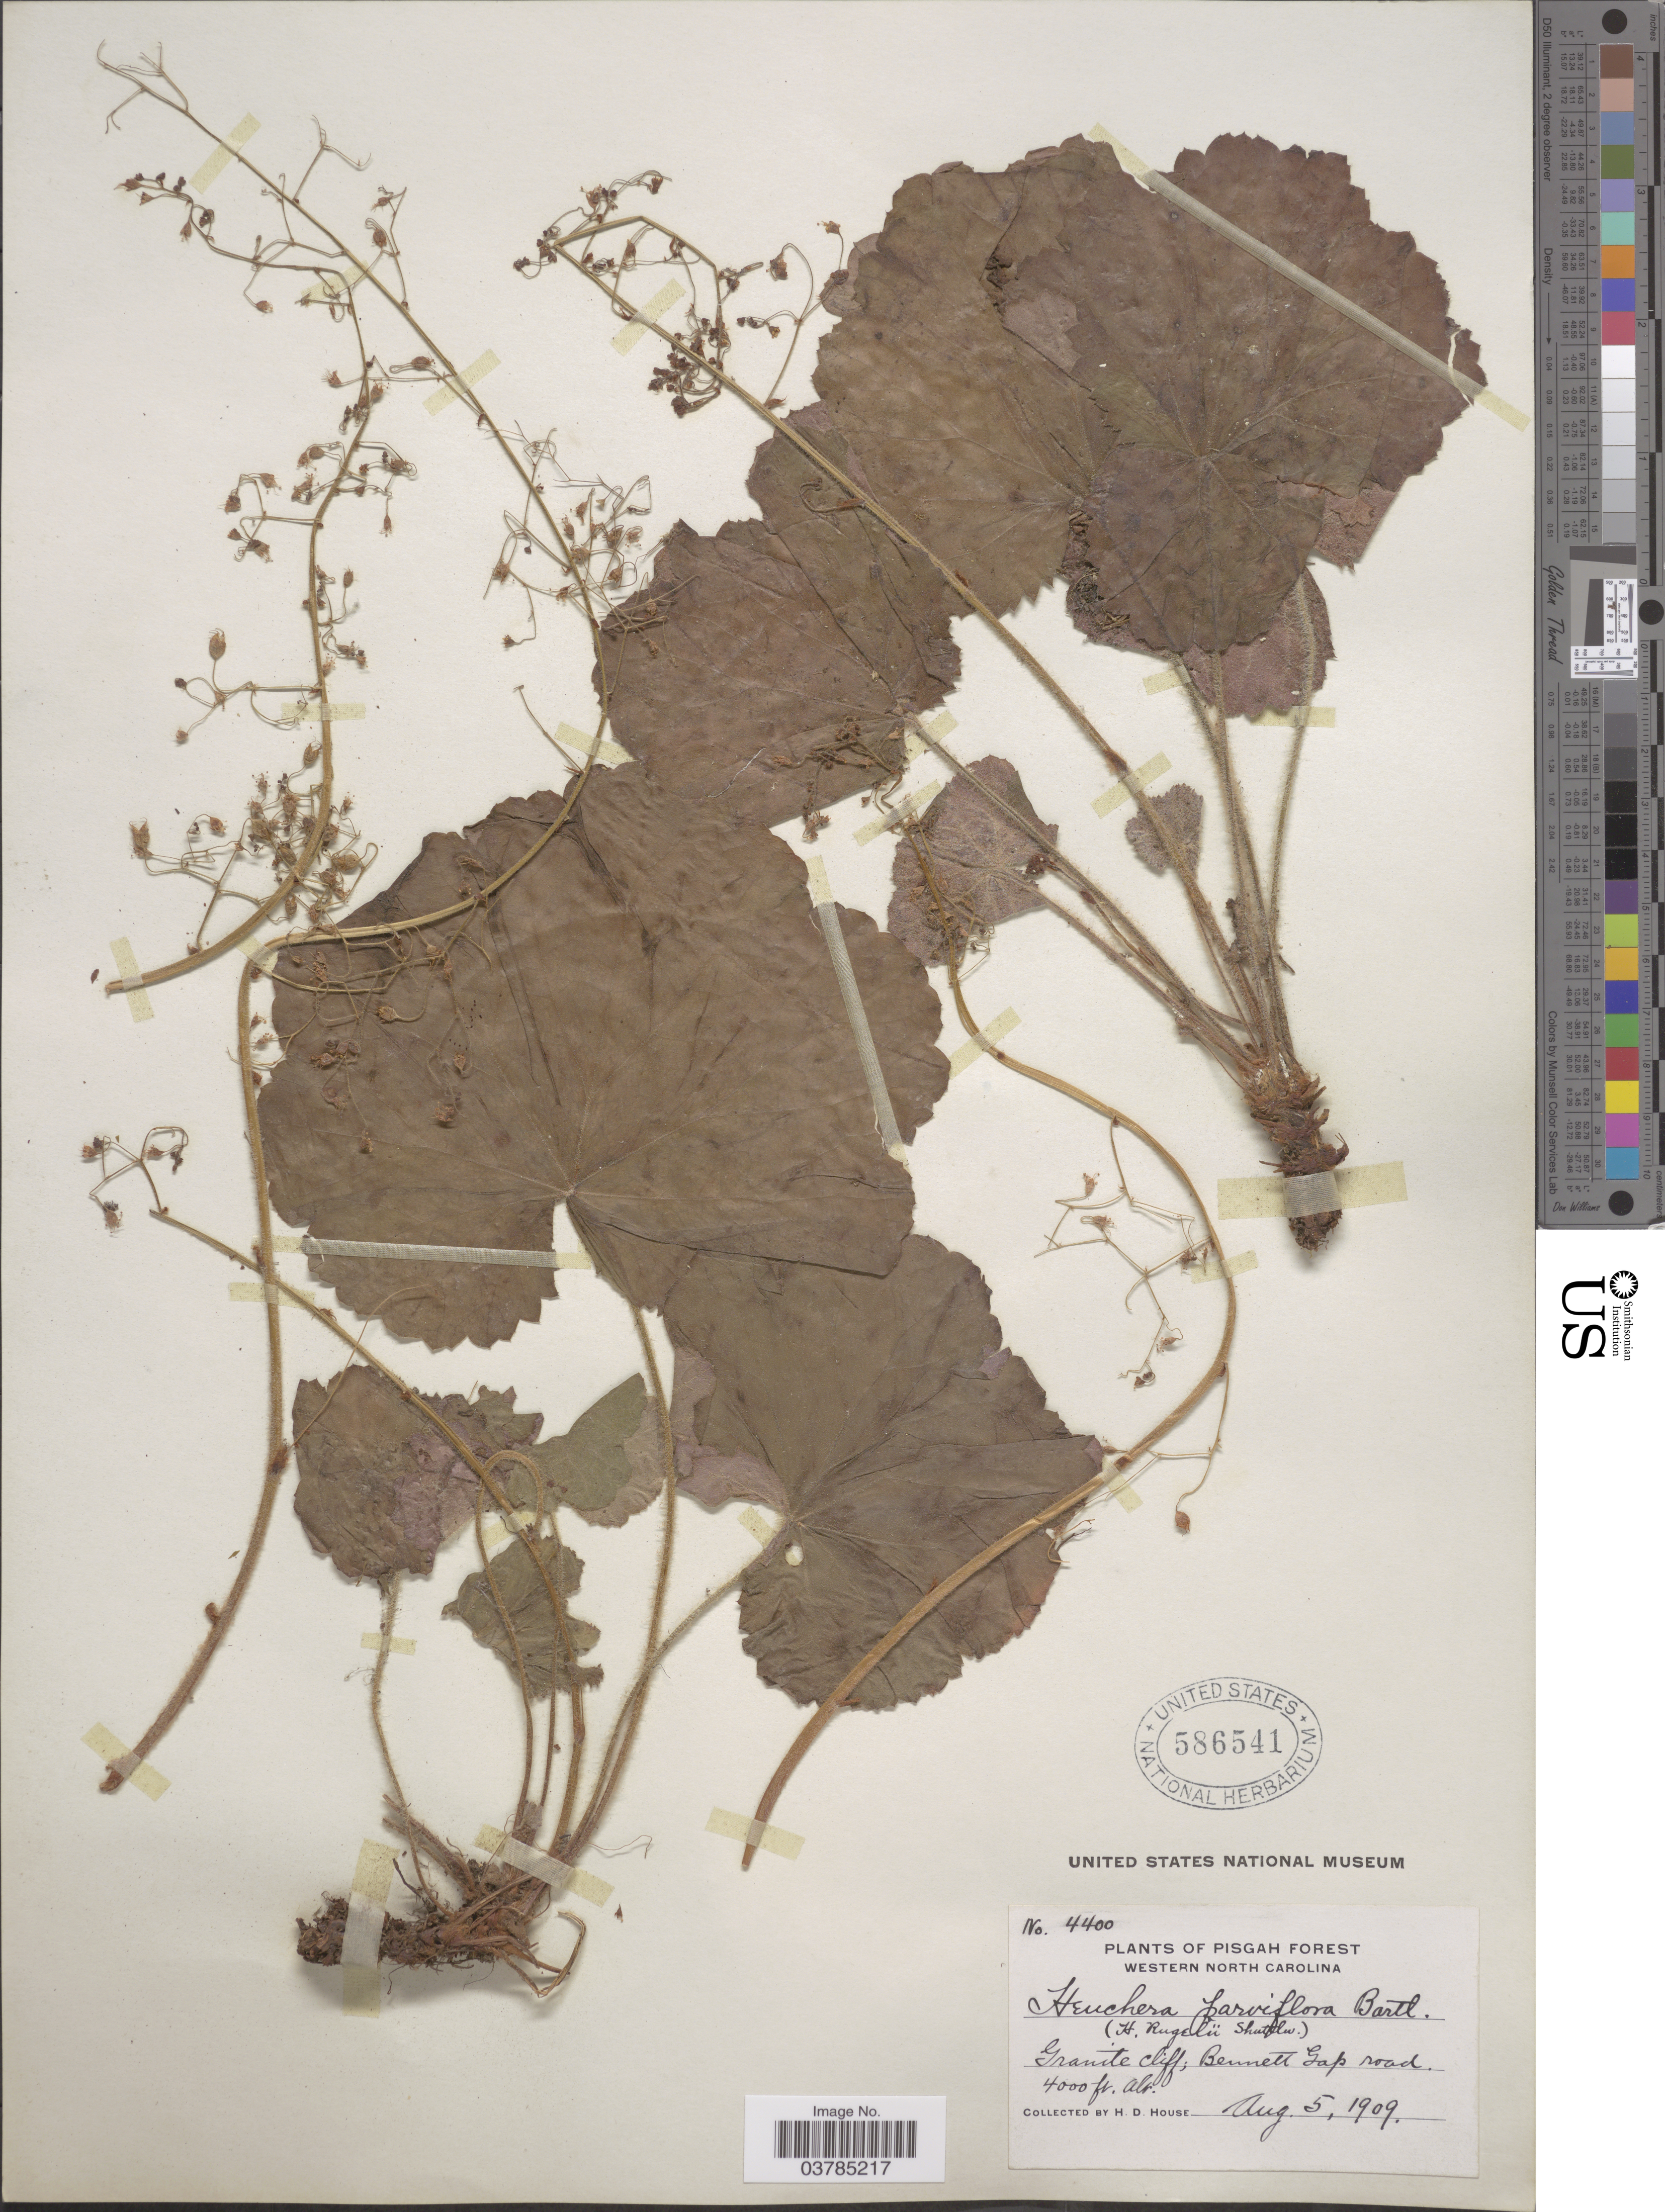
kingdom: Plantae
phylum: Tracheophyta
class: Magnoliopsida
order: Saxifragales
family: Saxifragaceae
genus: Heuchera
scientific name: Heuchera rugelii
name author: Shuttlew. ex Kunze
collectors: H. D. House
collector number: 4400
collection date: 1909-08-05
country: United States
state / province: North Carolina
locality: Pisgah Forest. Western North Carolina. Granite cliff, Bennett Gap road.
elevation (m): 1219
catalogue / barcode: US 586541